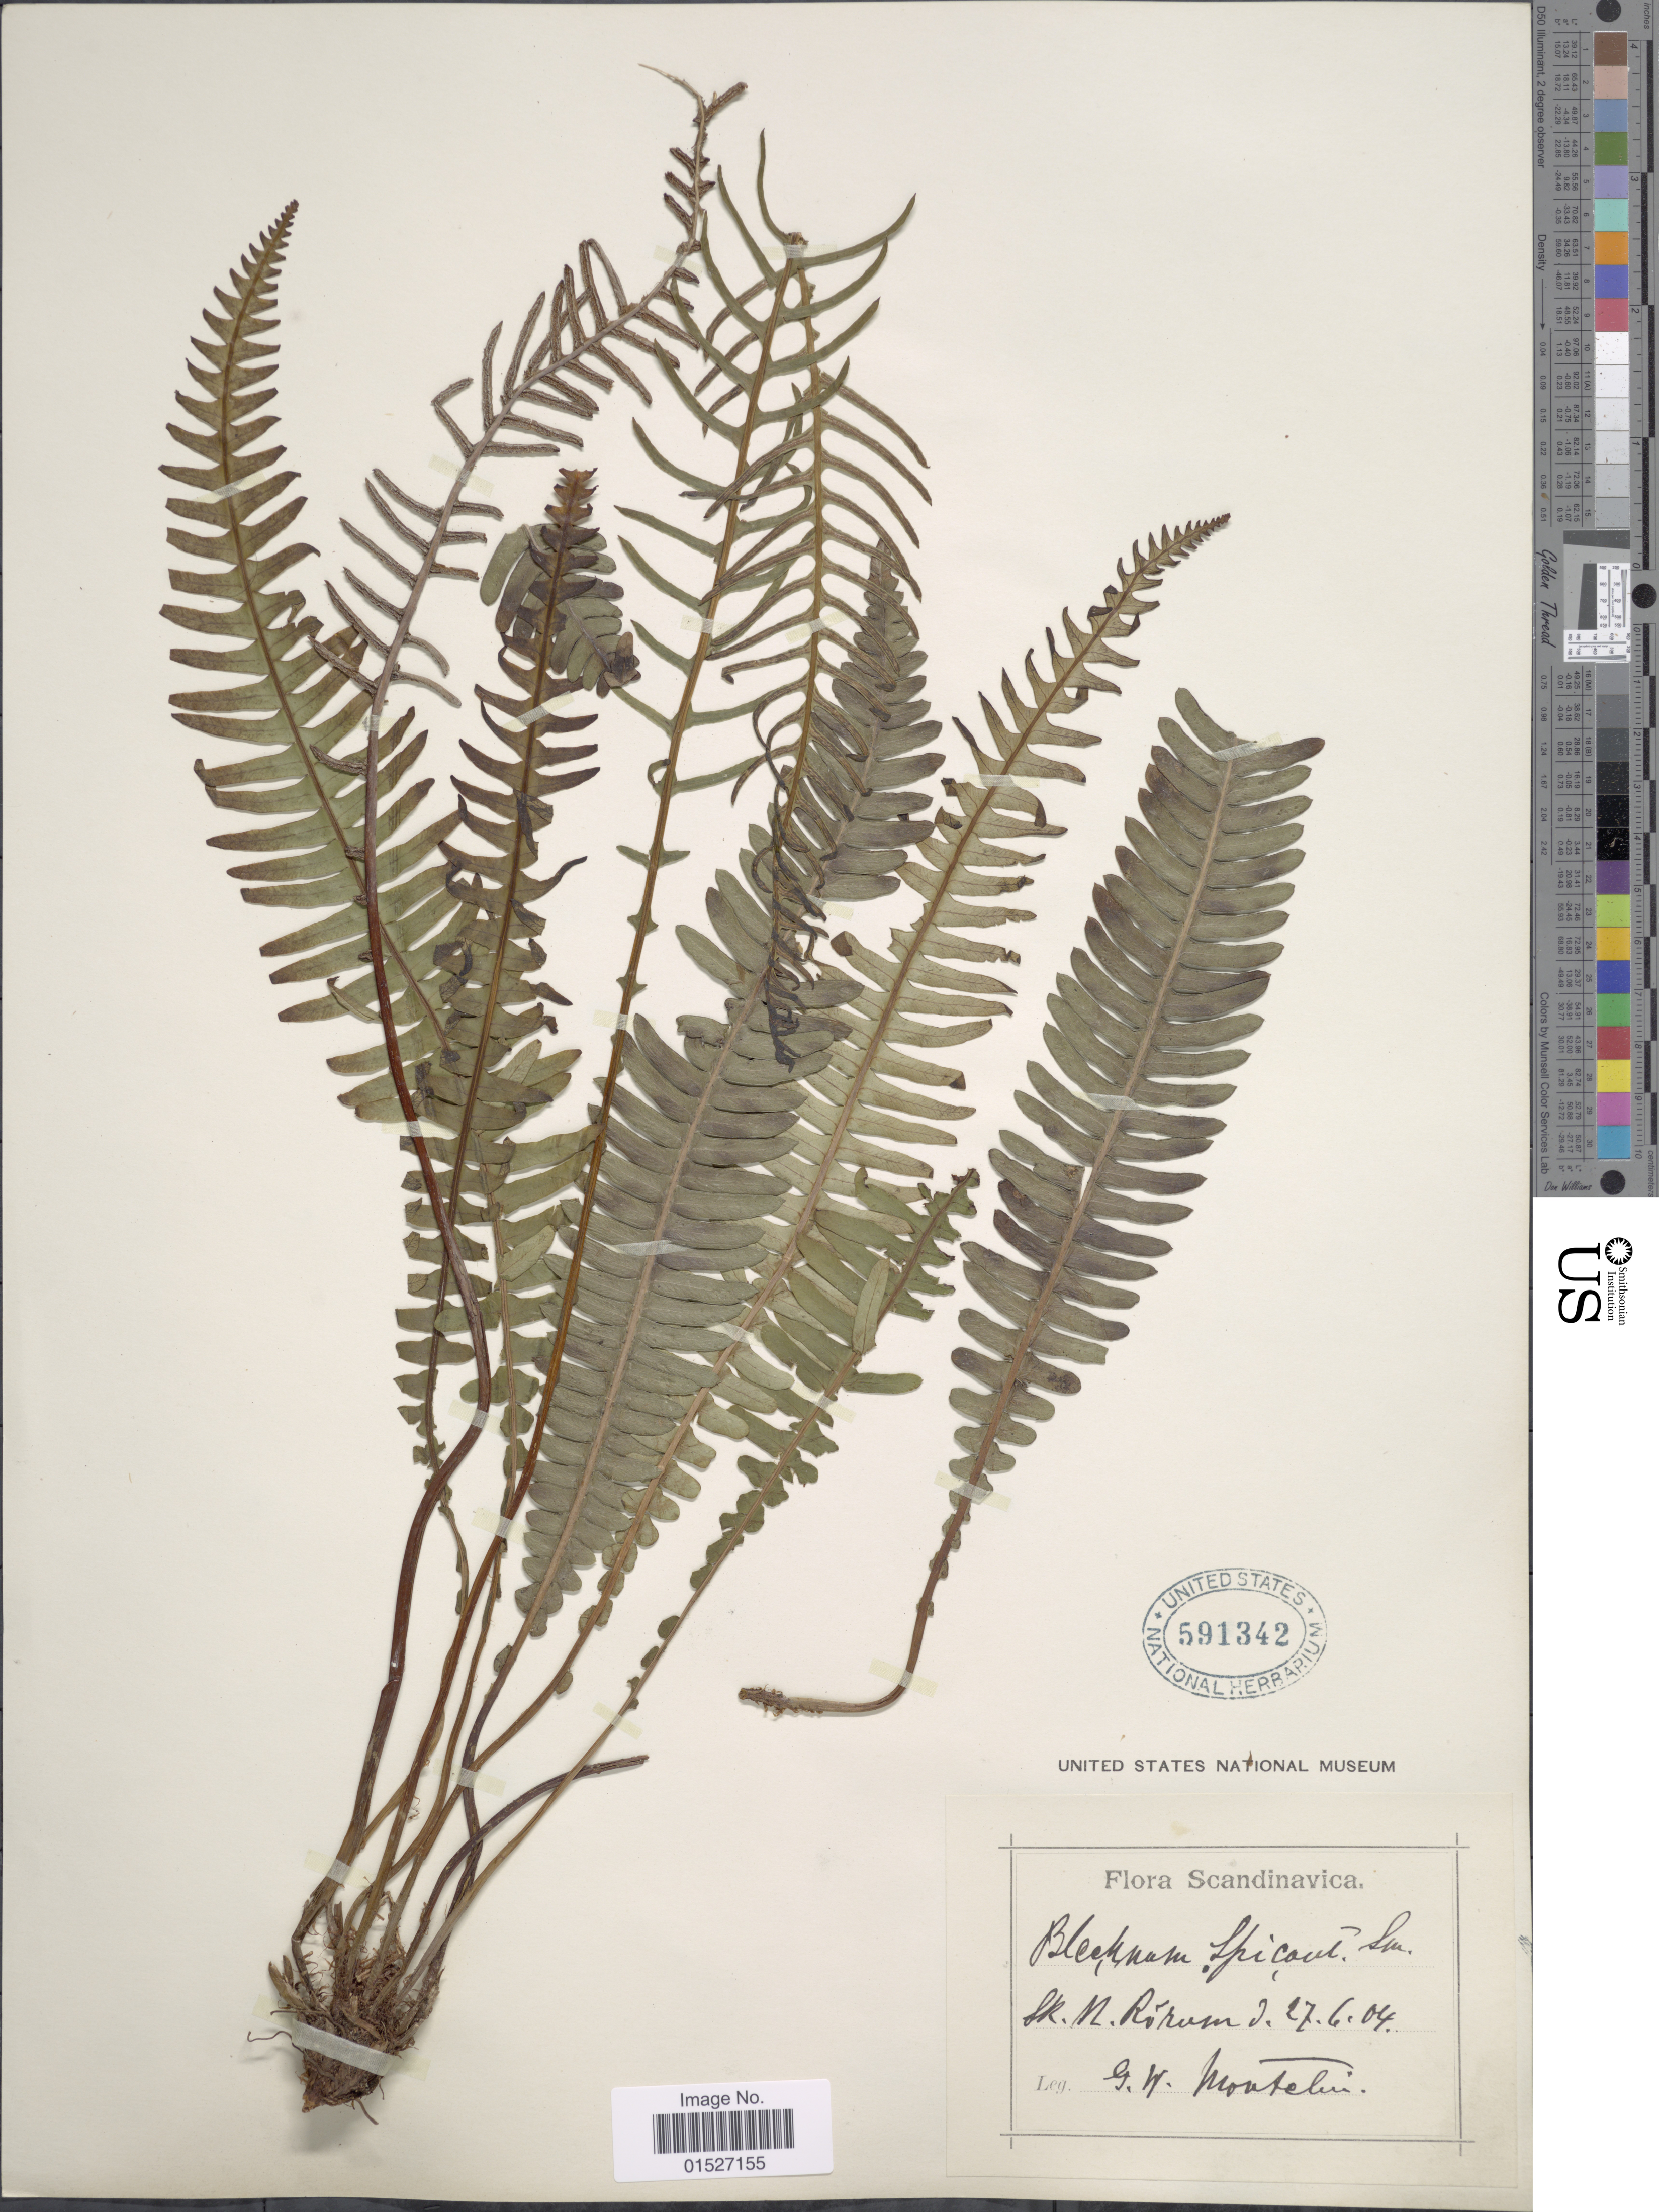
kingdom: Plantae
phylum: Tracheophyta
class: Polypodiopsida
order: Polypodiales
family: Blechnaceae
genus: Blechnum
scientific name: Blechnum spicant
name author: (L.) Sm.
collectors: G. Montelin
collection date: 1904-06-27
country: Sweden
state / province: Skåne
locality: Norra Rörum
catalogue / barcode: US 591342